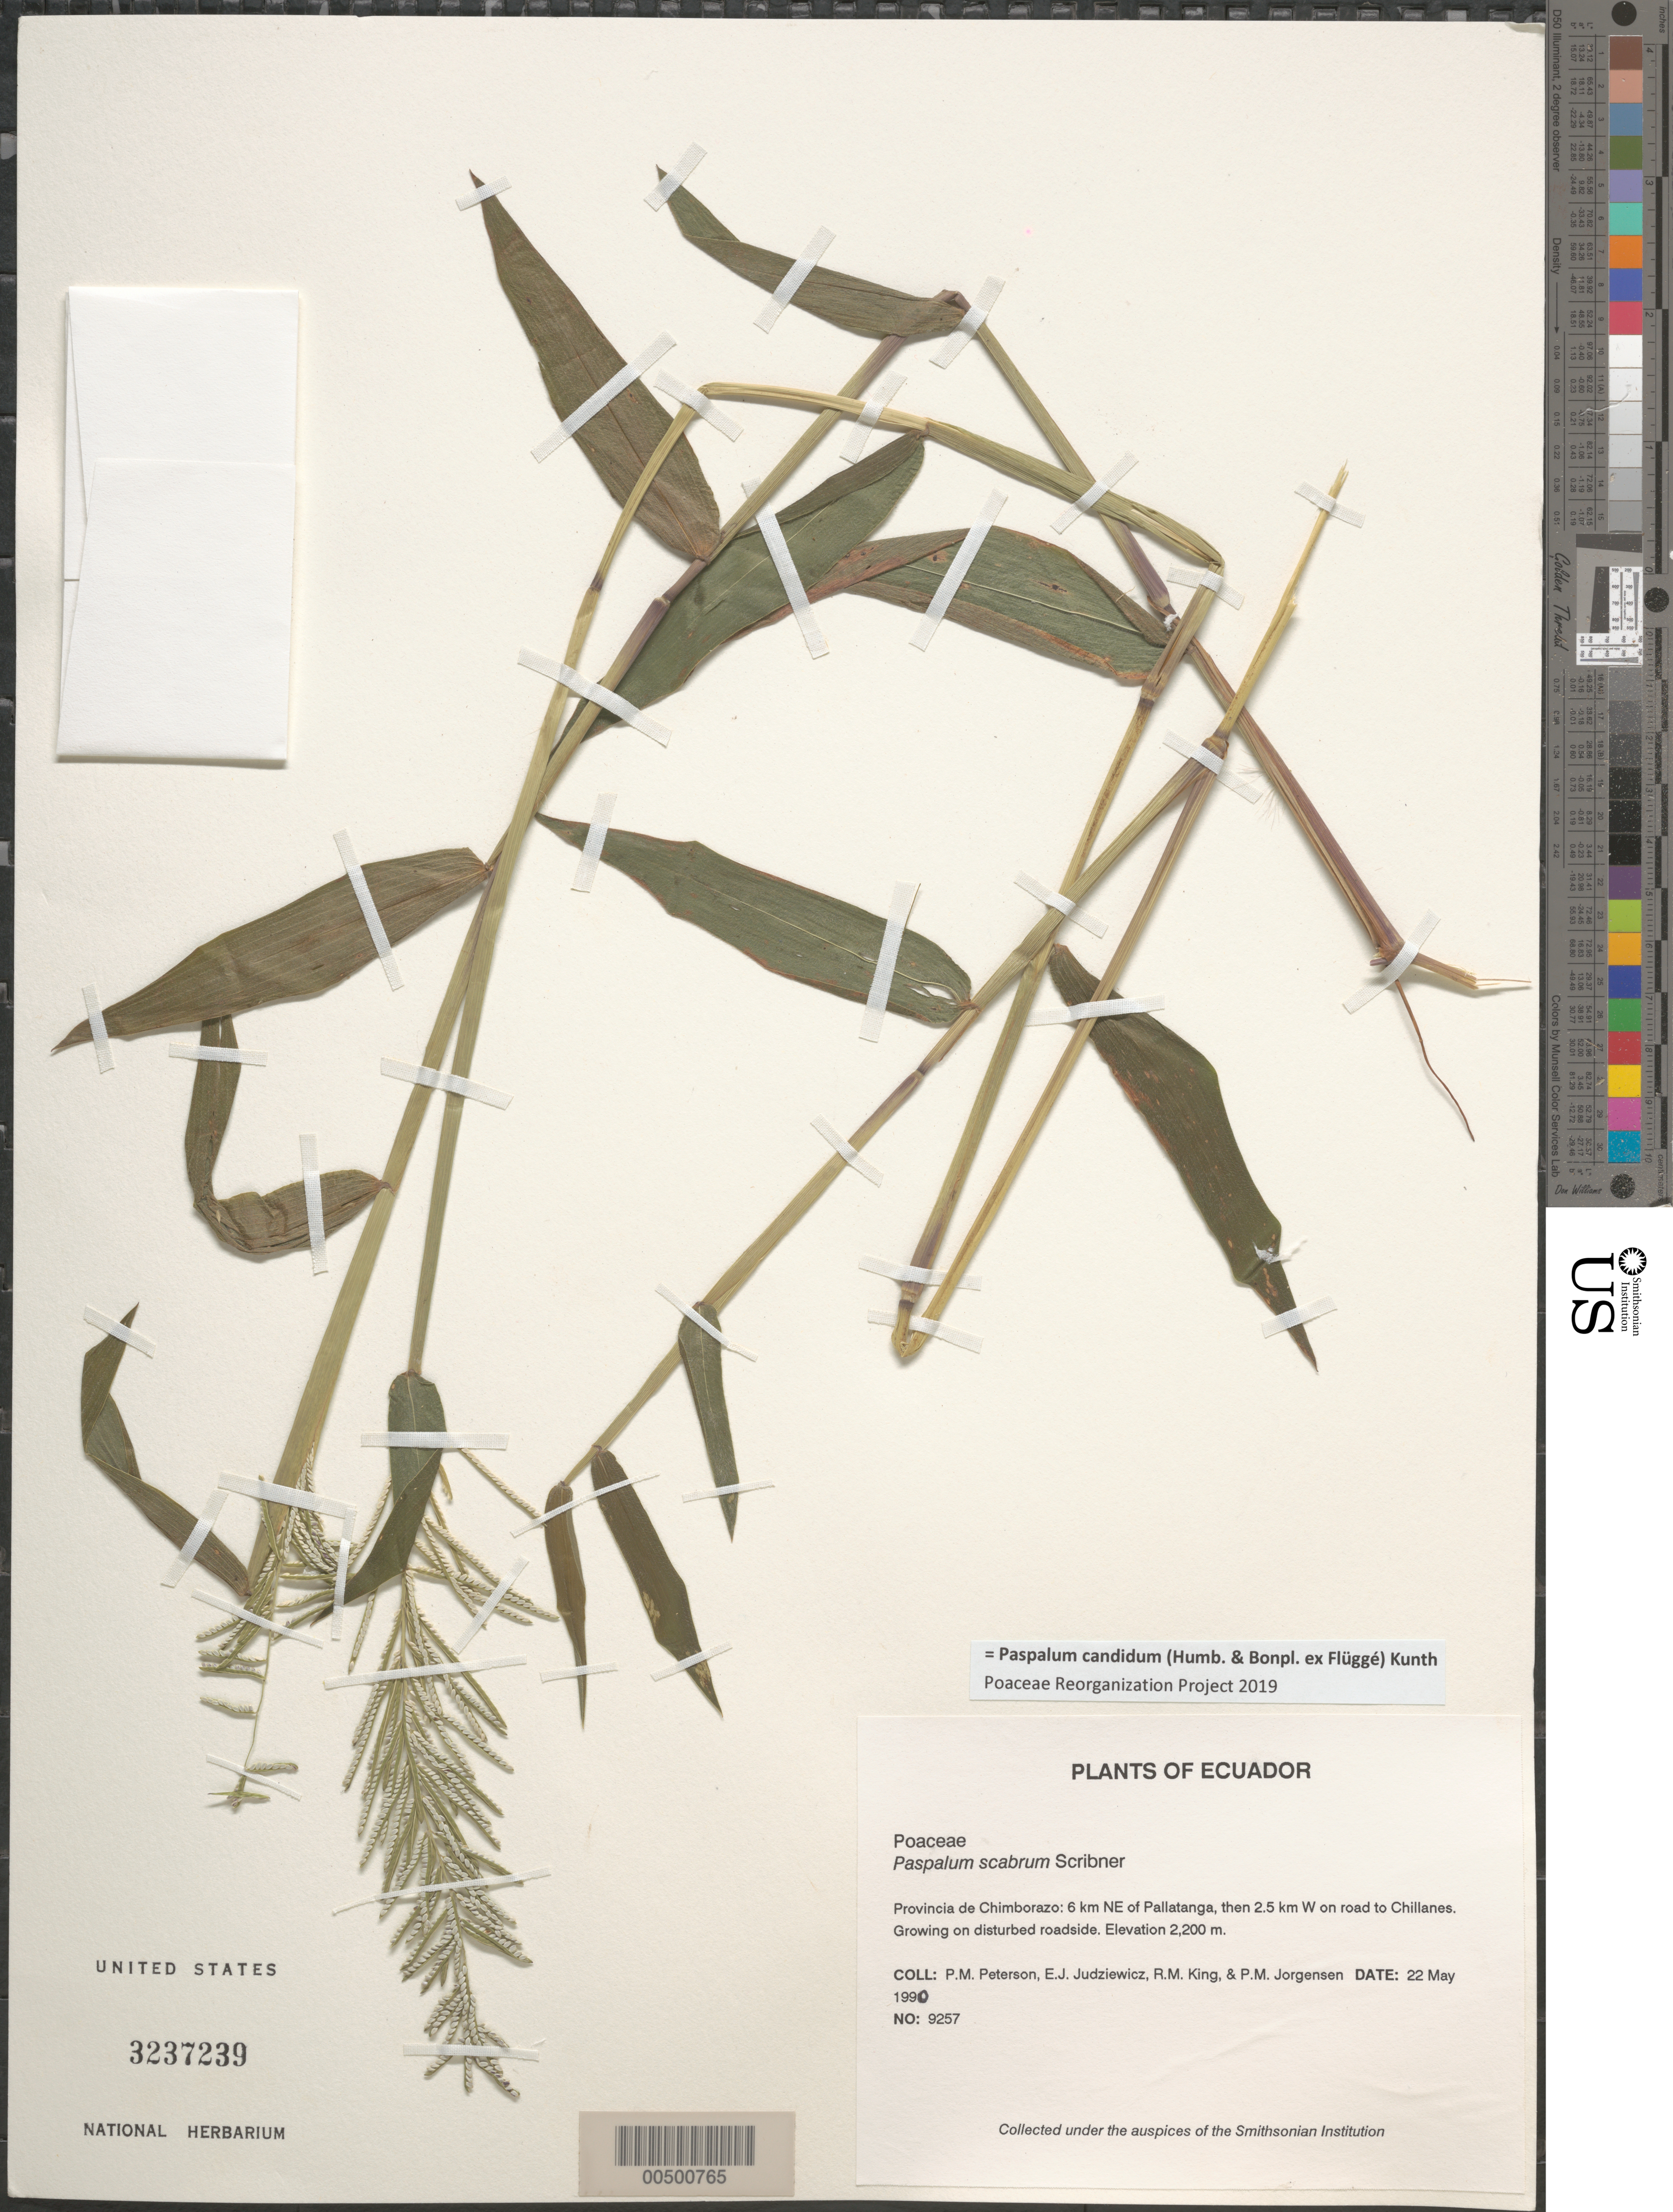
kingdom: Plantae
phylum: Tracheophyta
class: Liliopsida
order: Poales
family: Poaceae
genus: Paspalum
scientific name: Paspalum scabrum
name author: Scribn.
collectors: P. M. Peterson, E. J. Judziewicz, R. M. King & P. M. Jørgensen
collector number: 09257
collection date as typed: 22 May 1991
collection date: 1991-05-22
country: Ecuador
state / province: Chimborazo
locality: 6 km NE of Pallatanga, then 2.5 km W on road to Chillanes.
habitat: Growing on disturbed roadside.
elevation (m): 2200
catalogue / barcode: US 3237239